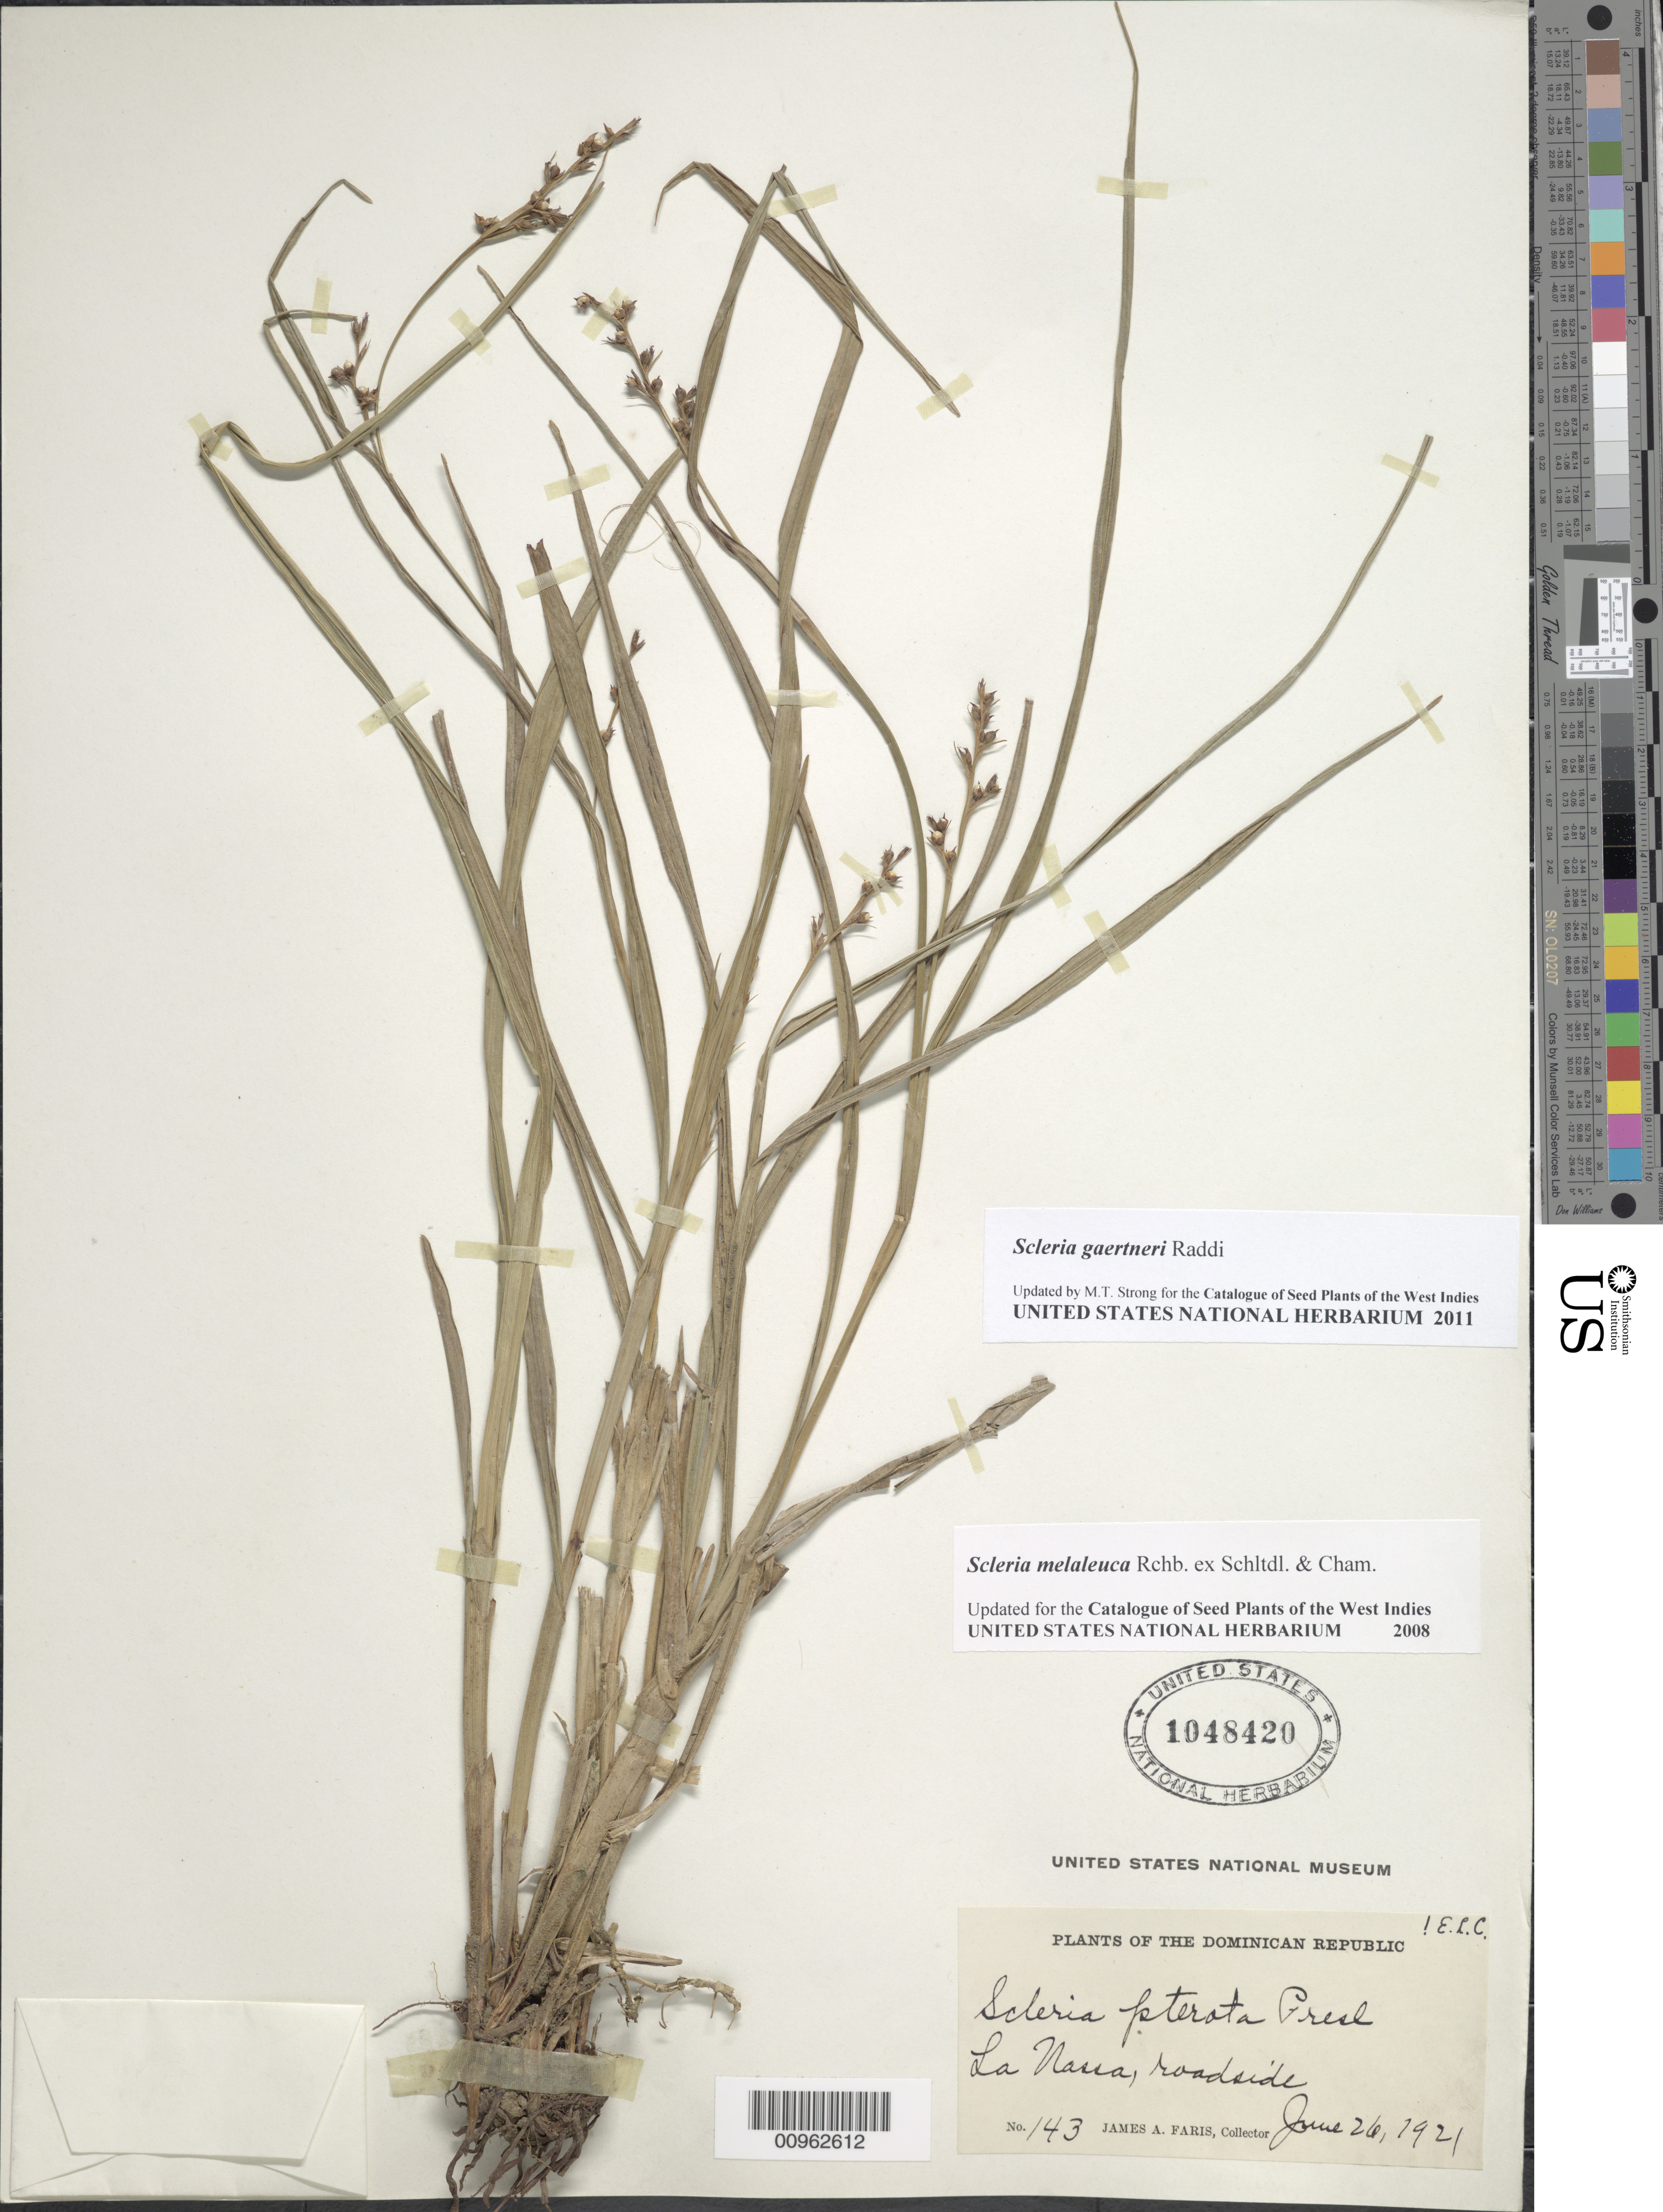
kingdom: Plantae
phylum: Tracheophyta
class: Liliopsida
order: Poales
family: Cyperaceae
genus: Scleria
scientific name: Scleria gaertneri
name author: Raddi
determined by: Strong, M. T., (US), Smithsonian Institution - National Museum of Natural History (UNITED STATES)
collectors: J. Faris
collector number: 143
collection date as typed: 26 Jun 1921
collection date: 1921-06-26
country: Dominican Republic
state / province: San Cristóbal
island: Hispaniola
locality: "La Nassa"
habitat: Roadside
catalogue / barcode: US 1048420